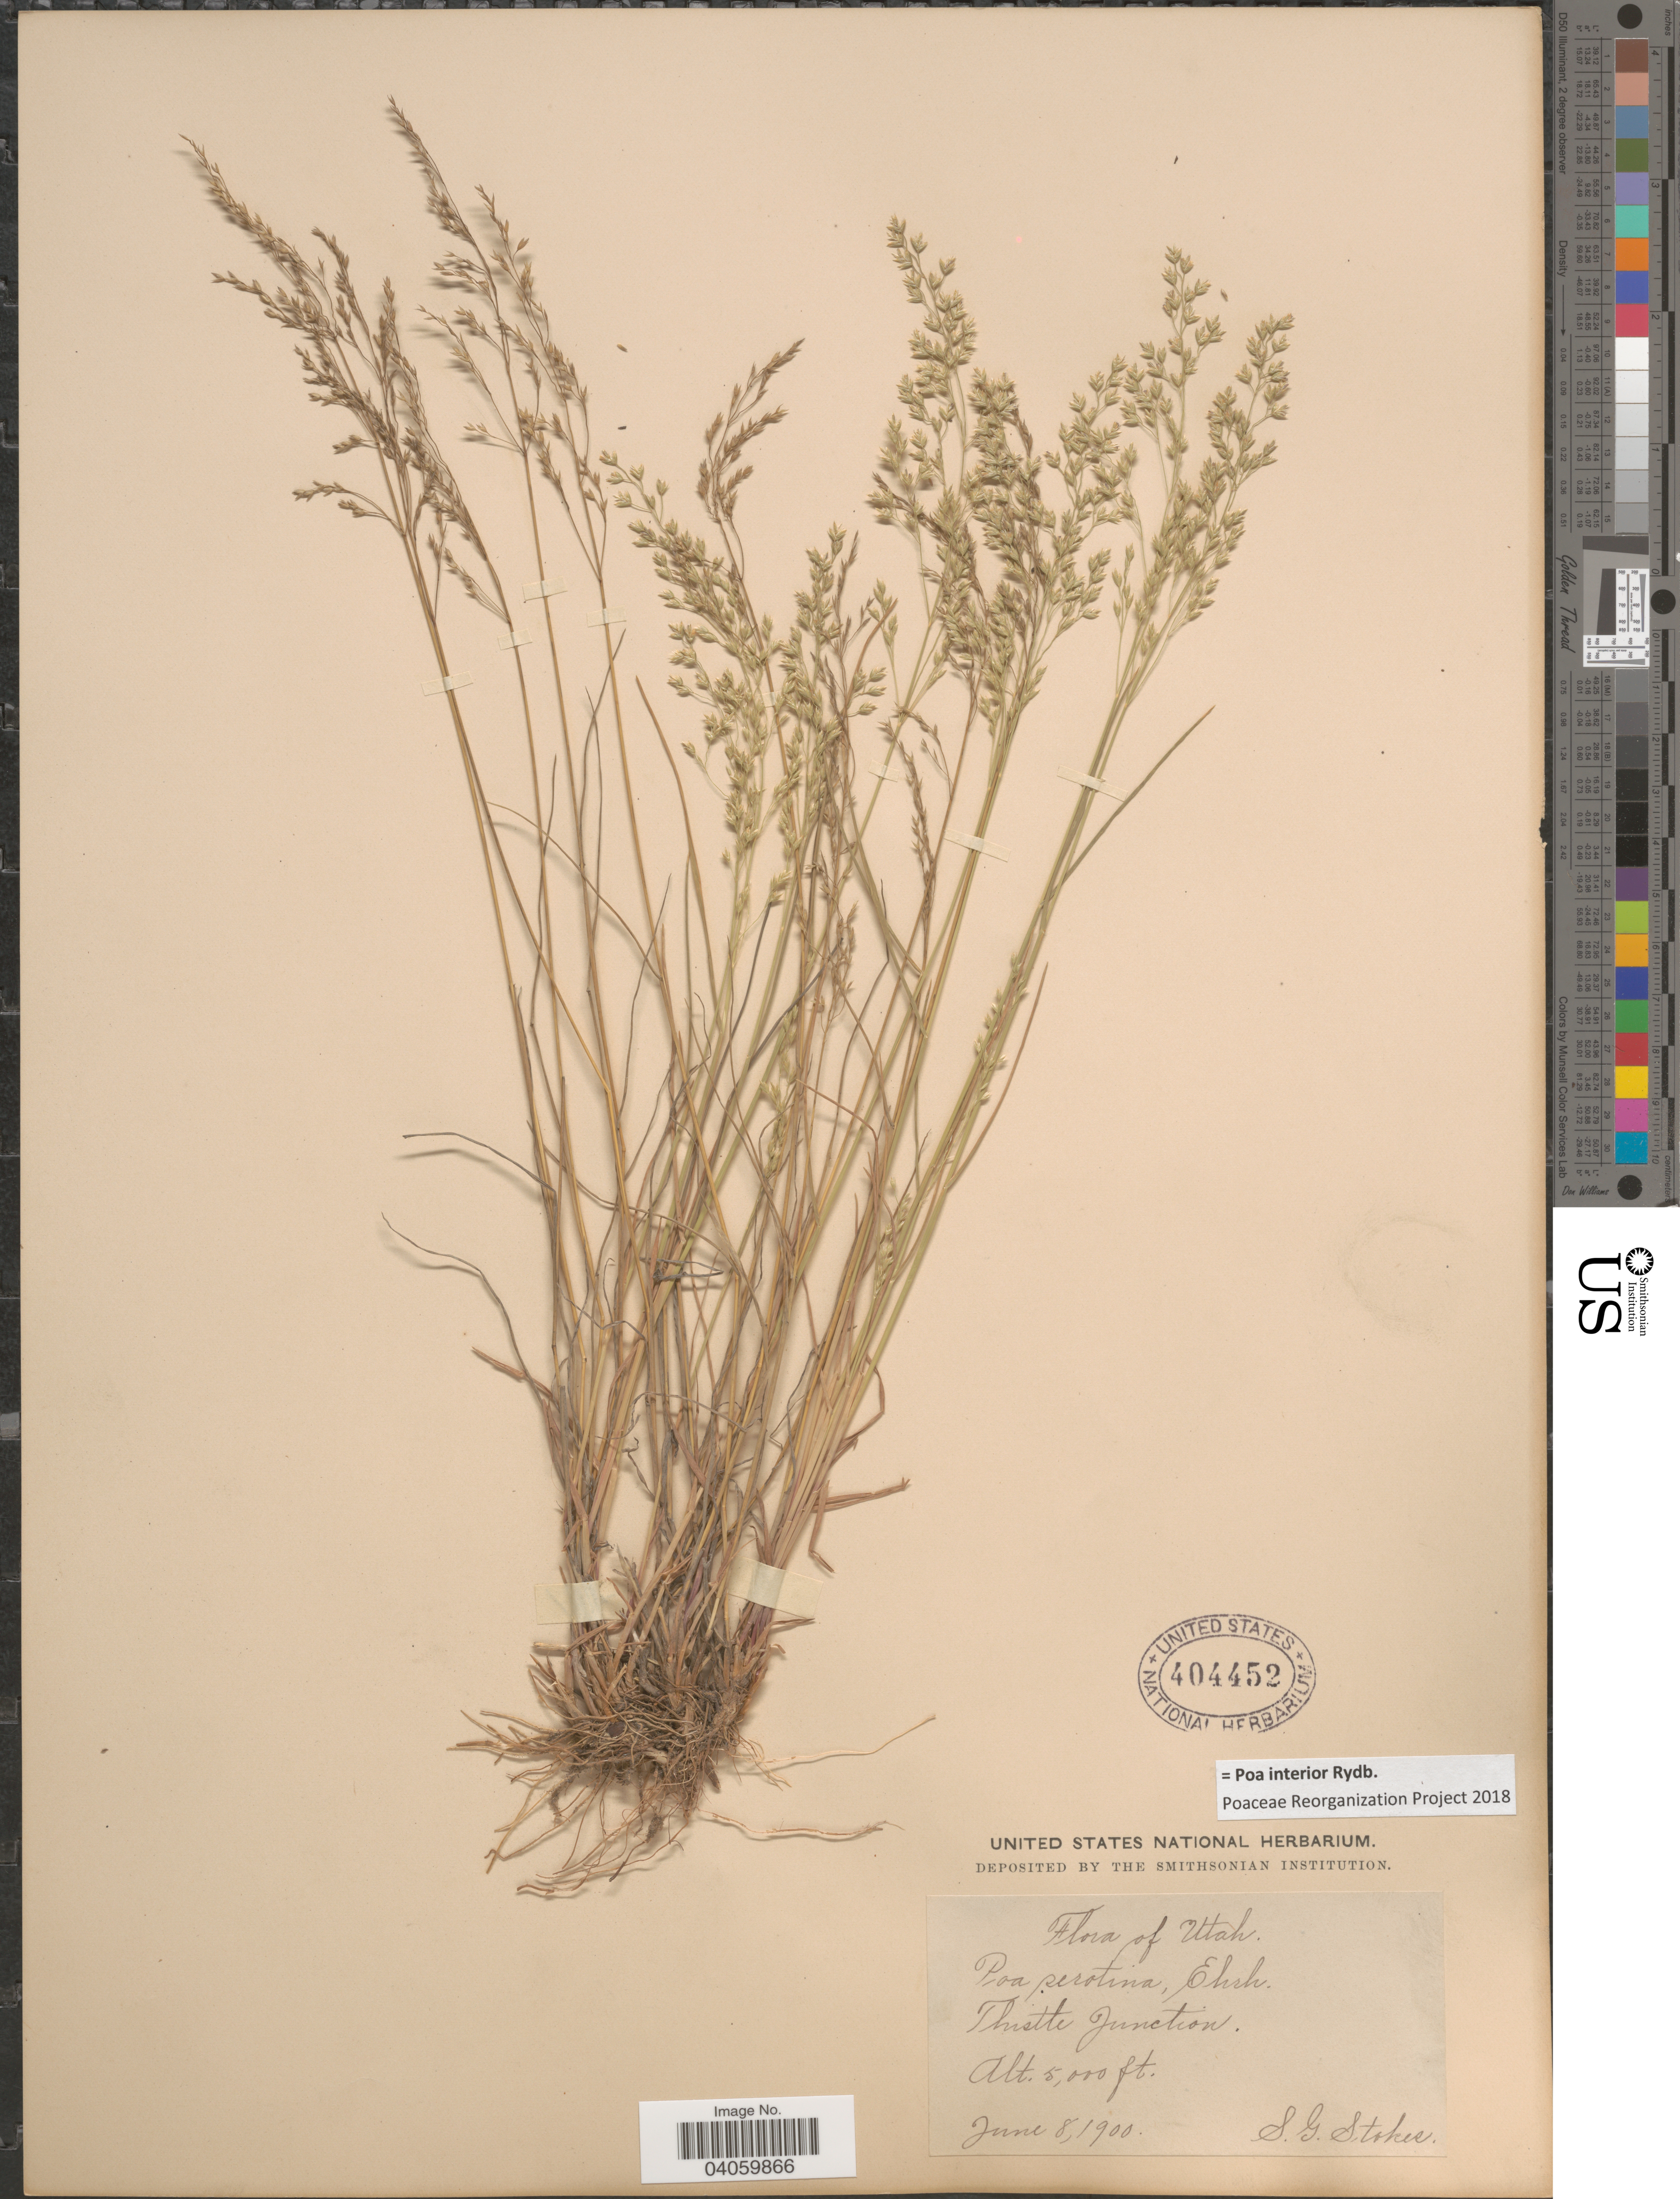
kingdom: Plantae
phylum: Tracheophyta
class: Liliopsida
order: Poales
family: Poaceae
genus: Poa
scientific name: Poa interior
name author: Rydb.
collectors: S. G. Stokes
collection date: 1900-06-08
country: United States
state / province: Utah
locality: Thistle Junction.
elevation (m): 1524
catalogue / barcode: US 404452